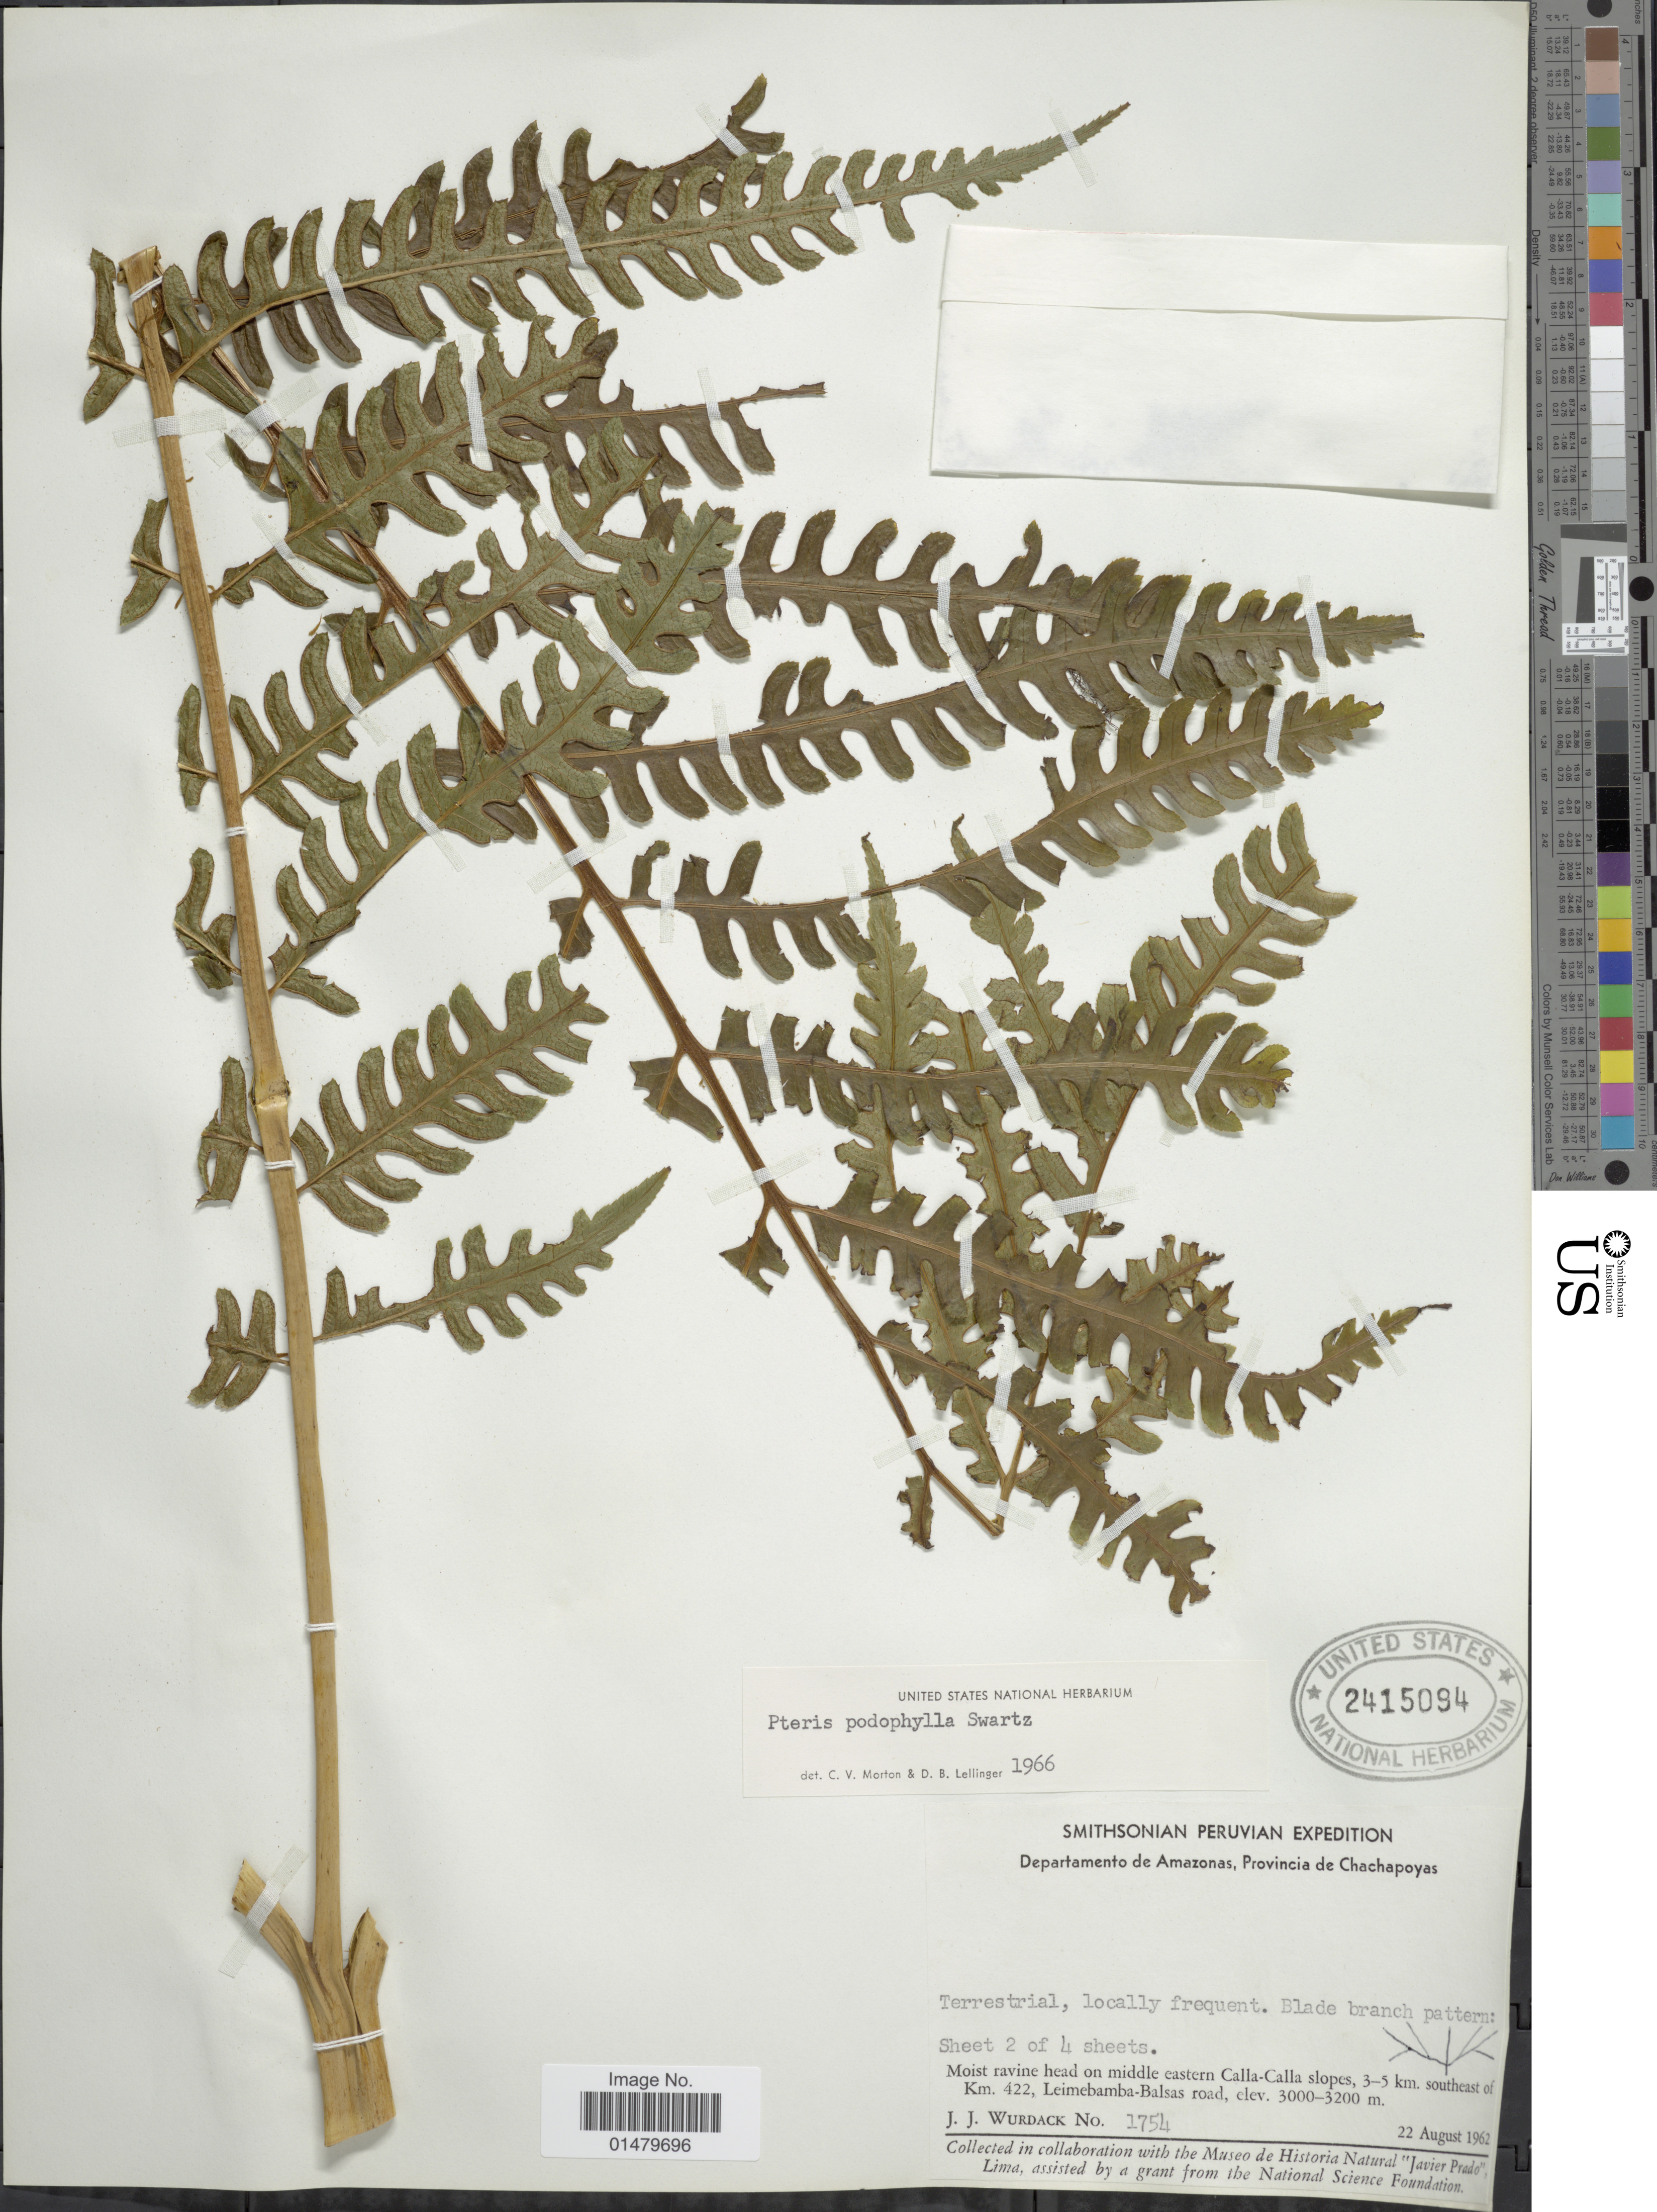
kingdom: Plantae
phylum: Tracheophyta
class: Polypodiopsida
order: Polypodiales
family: Pteridaceae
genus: Pteris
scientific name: Pteris podophylla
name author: Sw.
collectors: J. J. Wurdack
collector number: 1754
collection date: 1962-08-22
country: Peru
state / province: Amazonas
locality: Departamento de Amazonas, Provincia de Chachapoyas. Moist ravine head on middle eastern Calla-Calla slopes, 3-5 km. southeast of Km. 422, Leimebamba-Balsas road.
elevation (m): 3000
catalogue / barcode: US 2415094